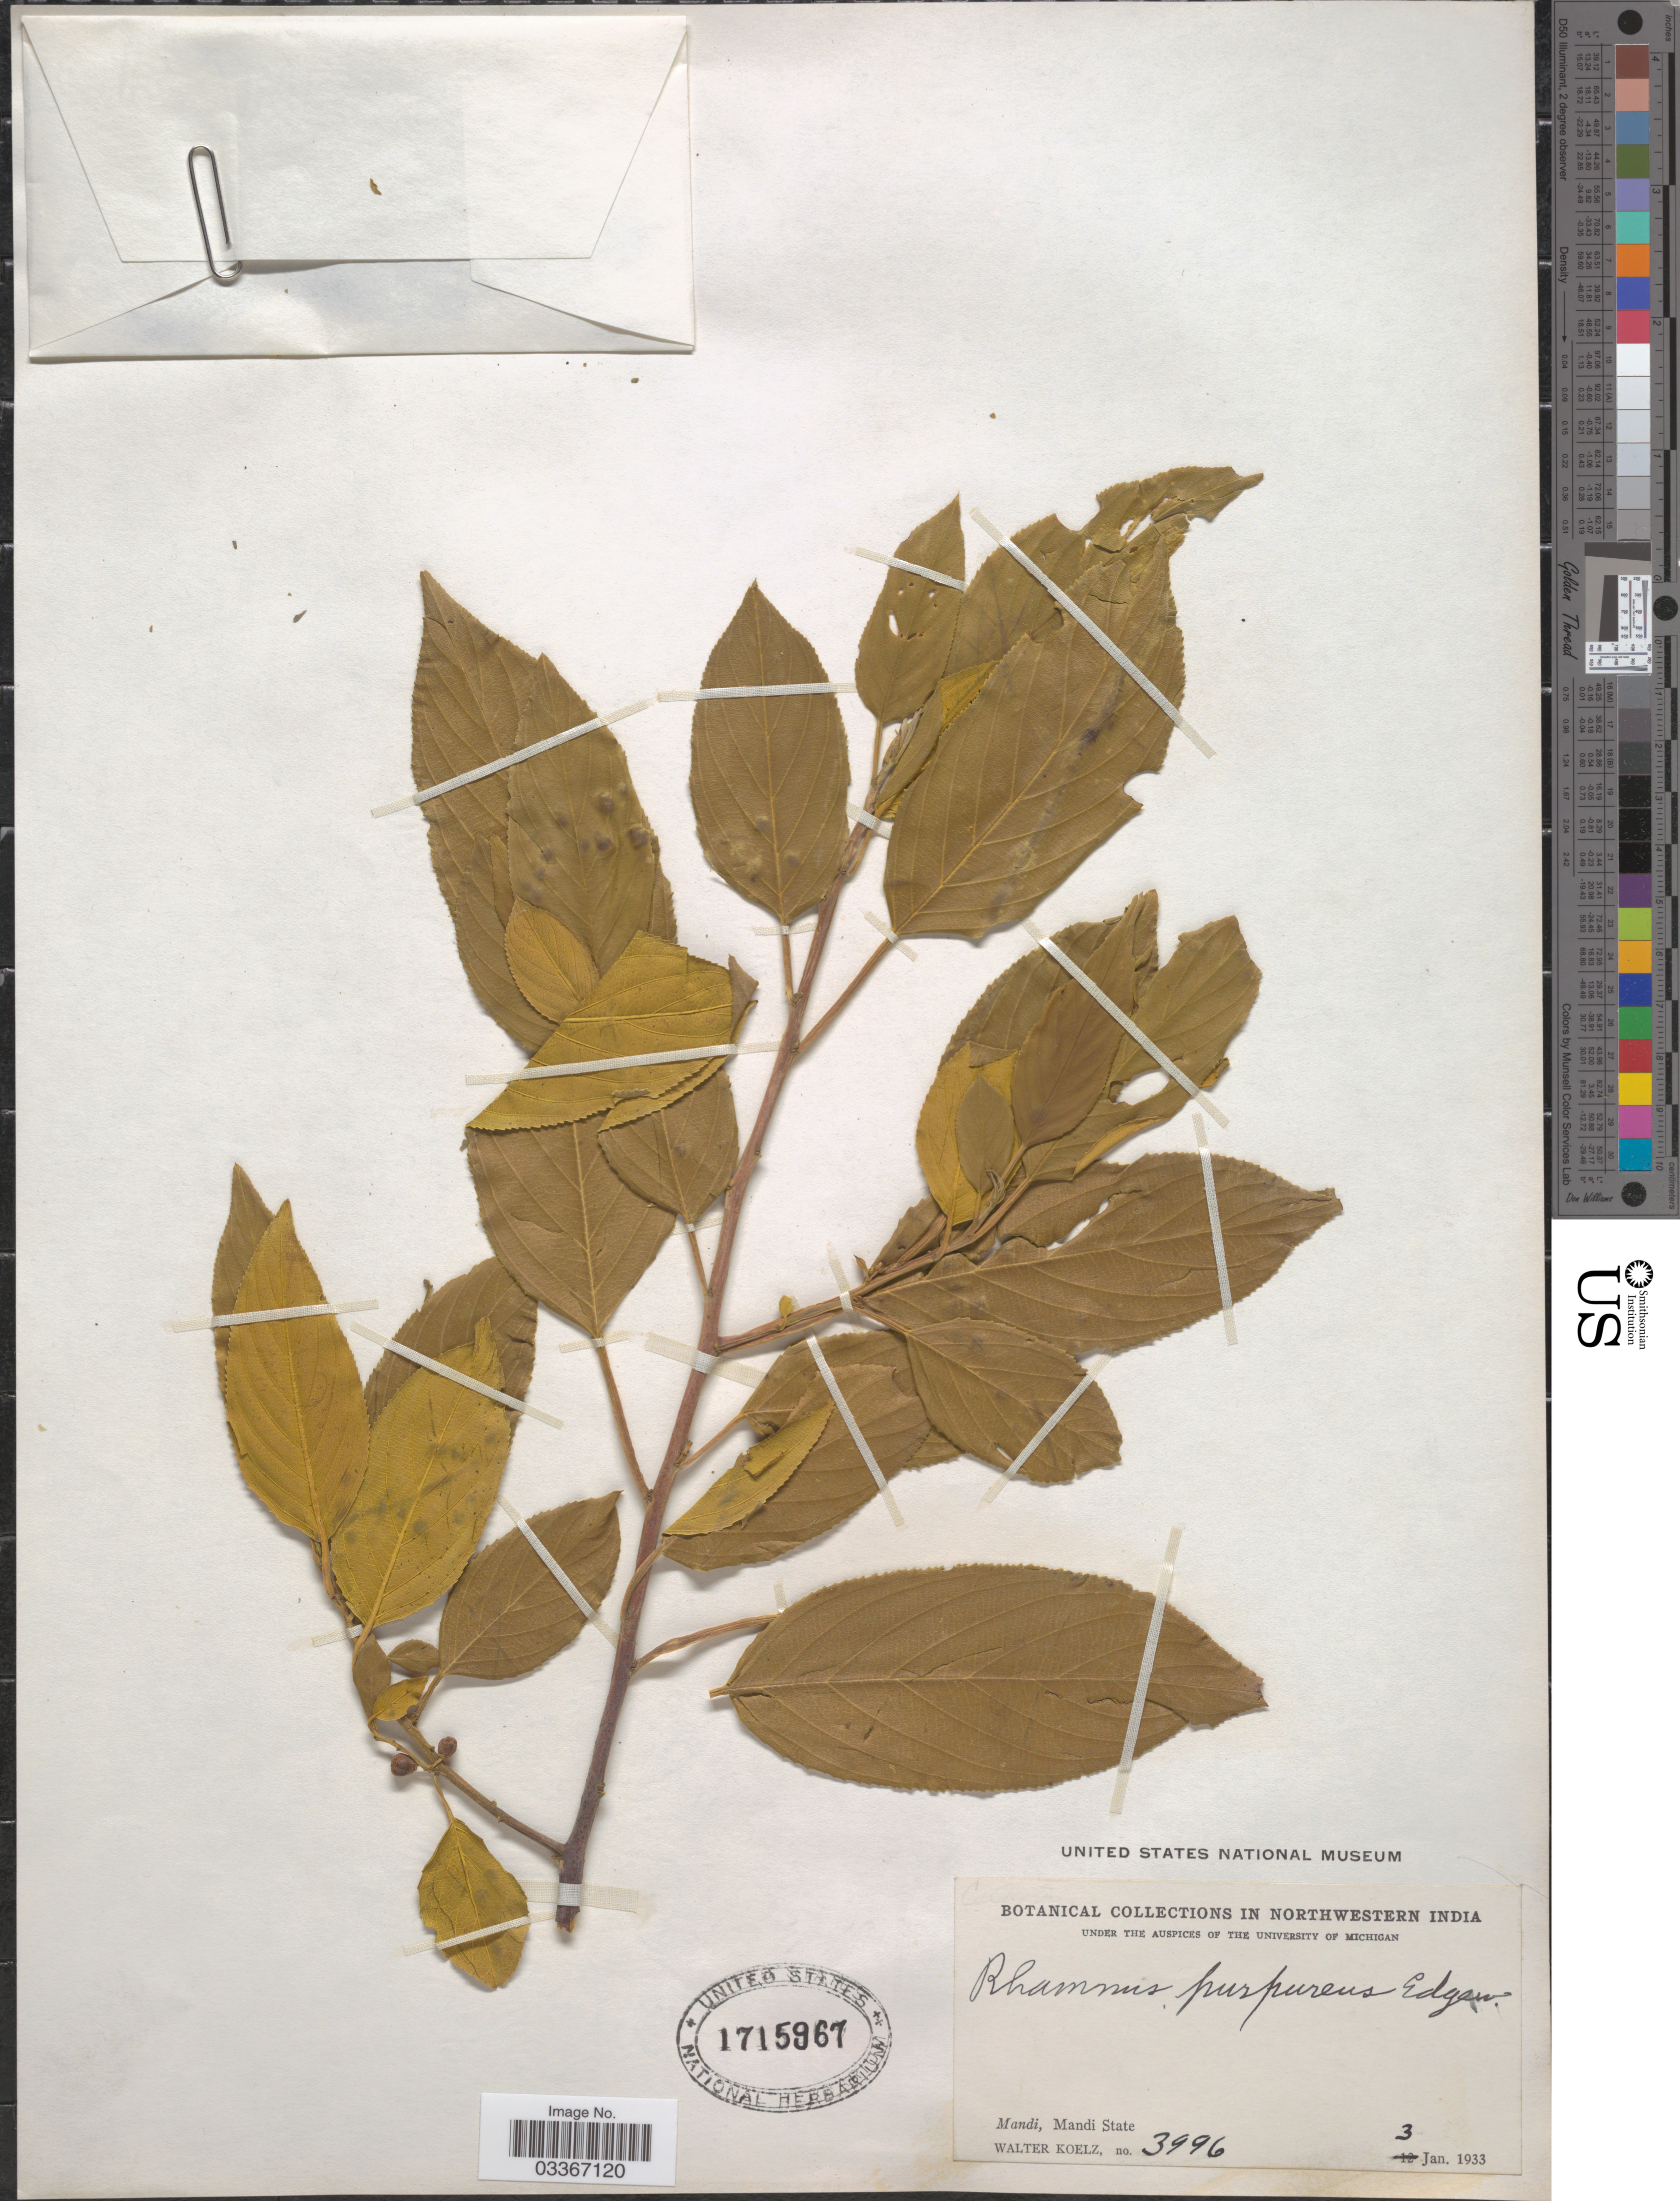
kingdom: Plantae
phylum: Tracheophyta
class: Magnoliopsida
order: Rosales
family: Rhamnaceae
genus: Rhamnus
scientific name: Rhamnus purpurea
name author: Edgew.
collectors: W. N. Koelz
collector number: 3996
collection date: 1933-01-03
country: India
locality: Northwestern India. Mandi, Mandi State.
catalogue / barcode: US 1715967